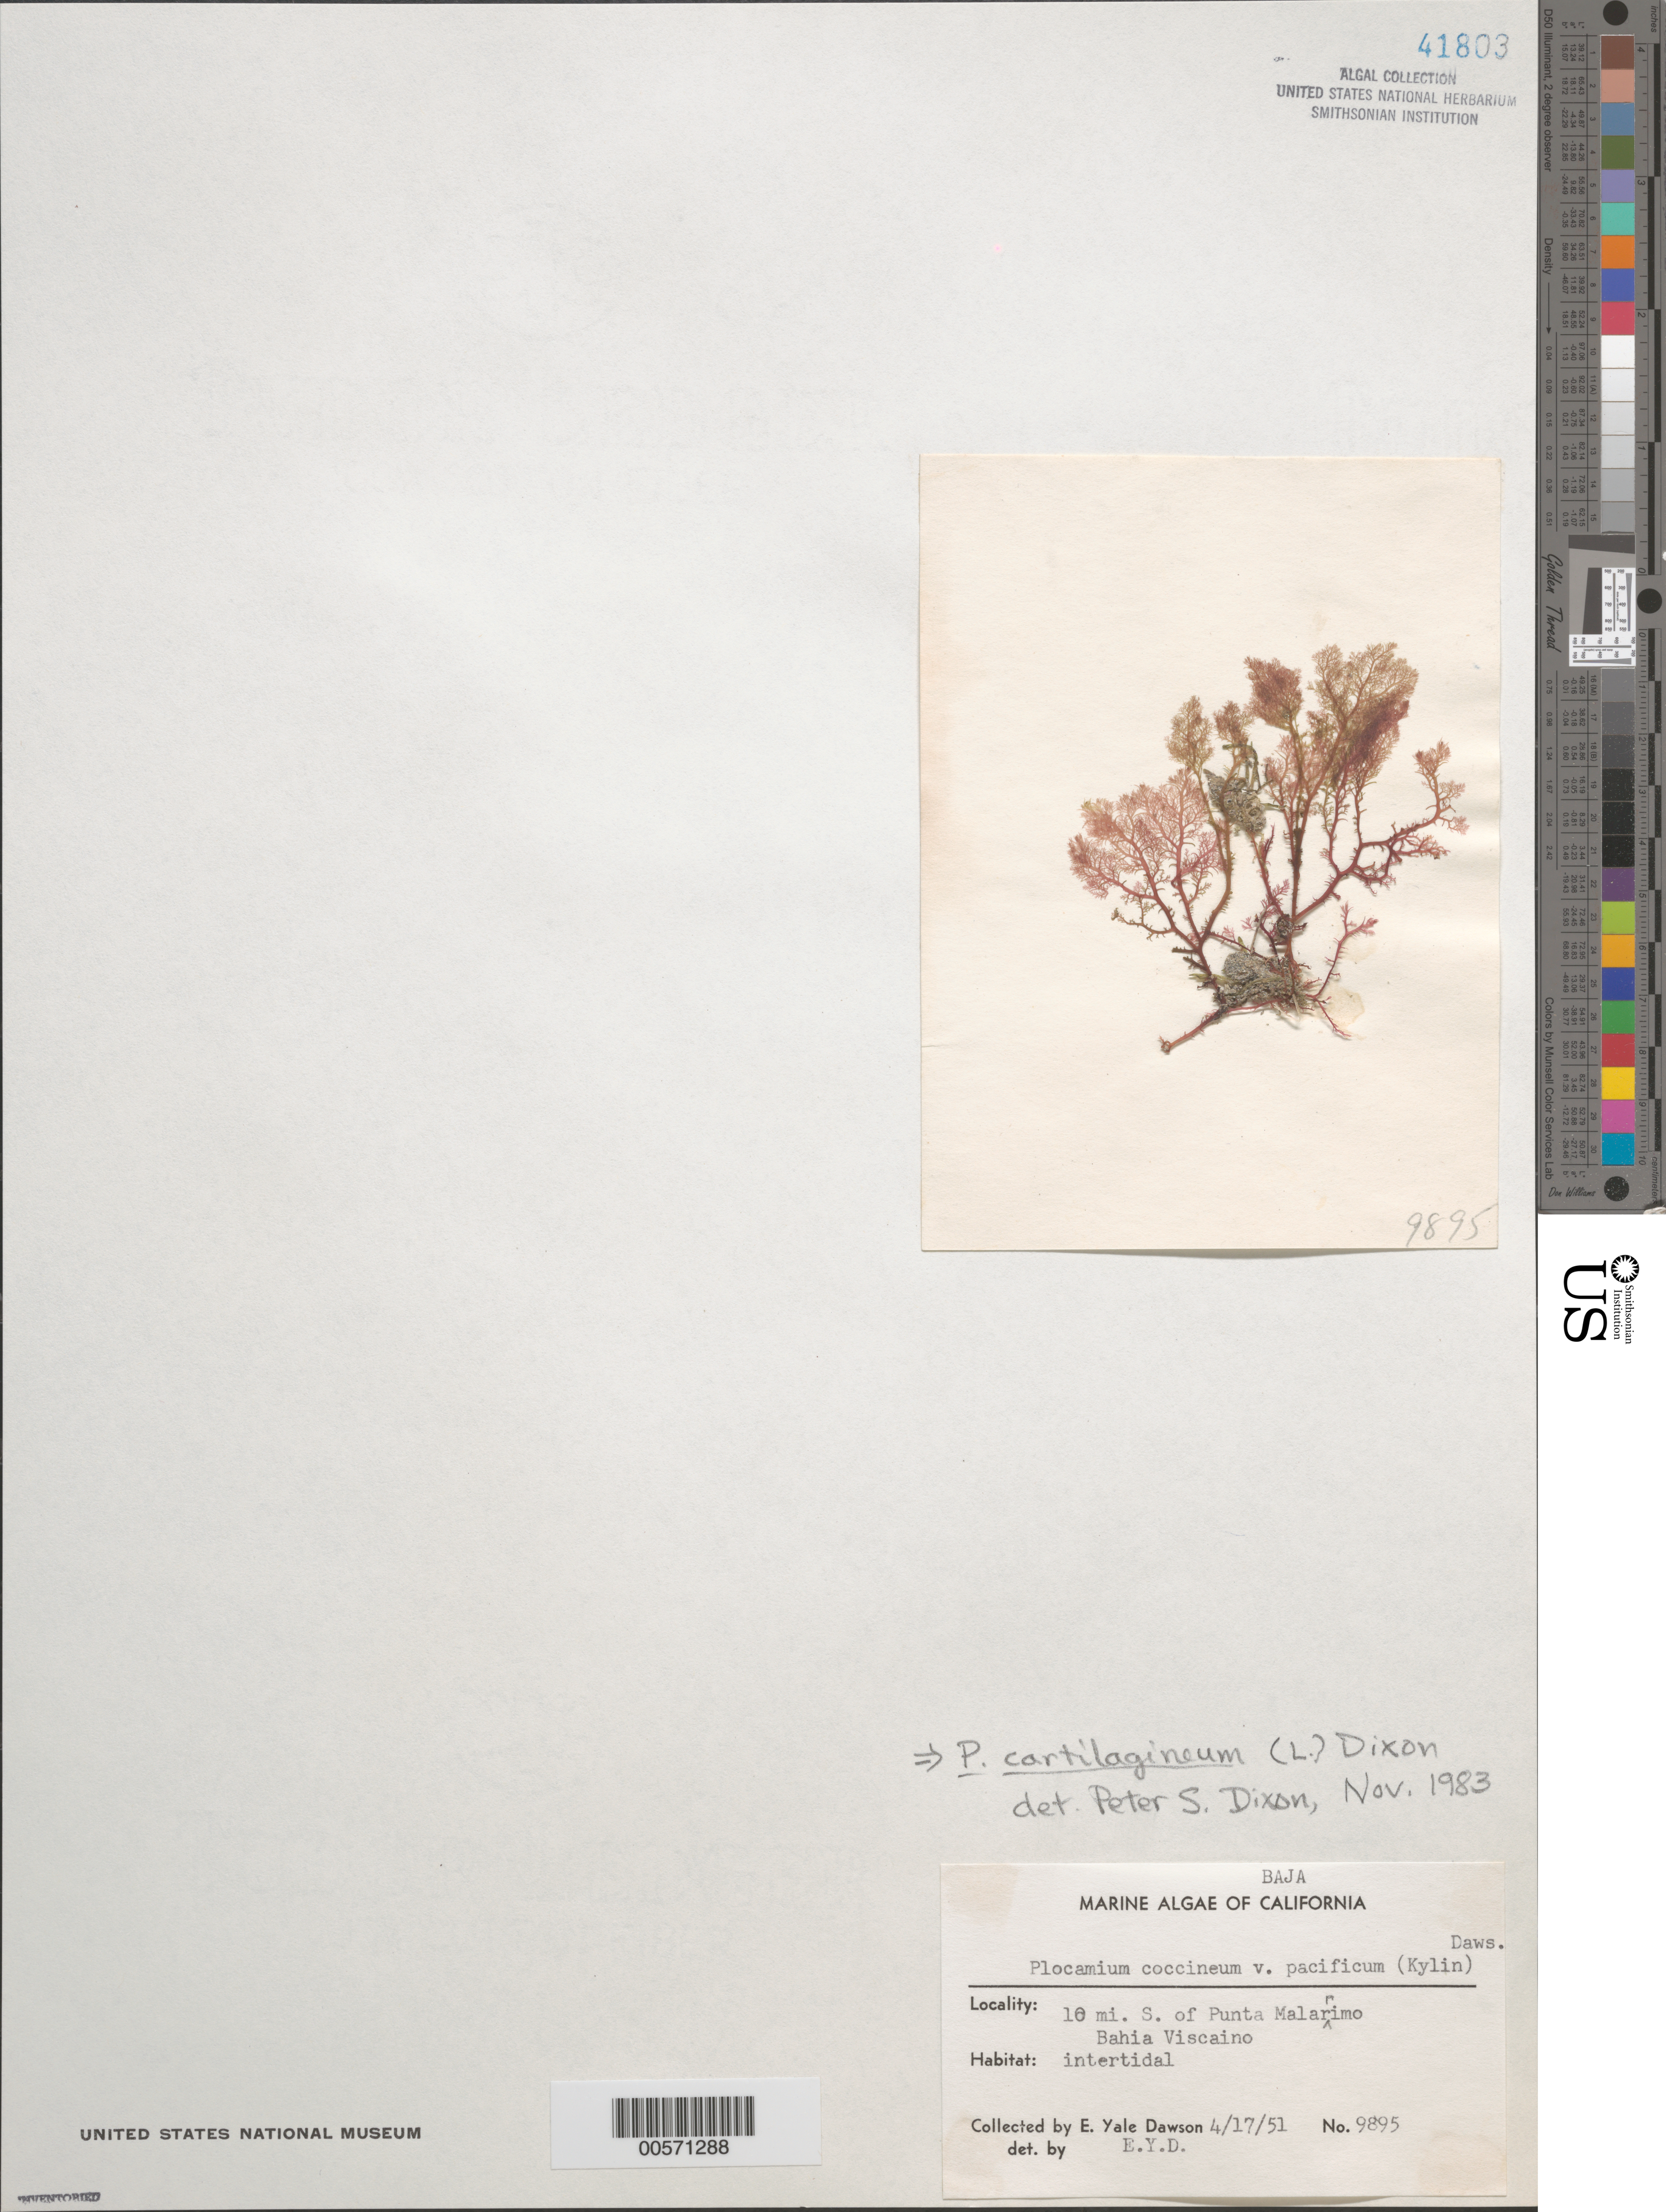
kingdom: Plantae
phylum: Rhodophyta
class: Florideophyceae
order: Plocamiales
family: Plocamiaceae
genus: Plocamium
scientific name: Plocamium cartilagineum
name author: (L.) P.S. Dixon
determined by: Dixon, P. S.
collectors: E. Y. Dawson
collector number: EYD 9895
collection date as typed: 17 Apr 1951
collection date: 1951-04-17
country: Mexico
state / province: Baja California Sur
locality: Bahia Sebastian Vizcaino (Bahia Viscaino), 10 miles south of Punta Malarrimo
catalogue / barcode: US 41803